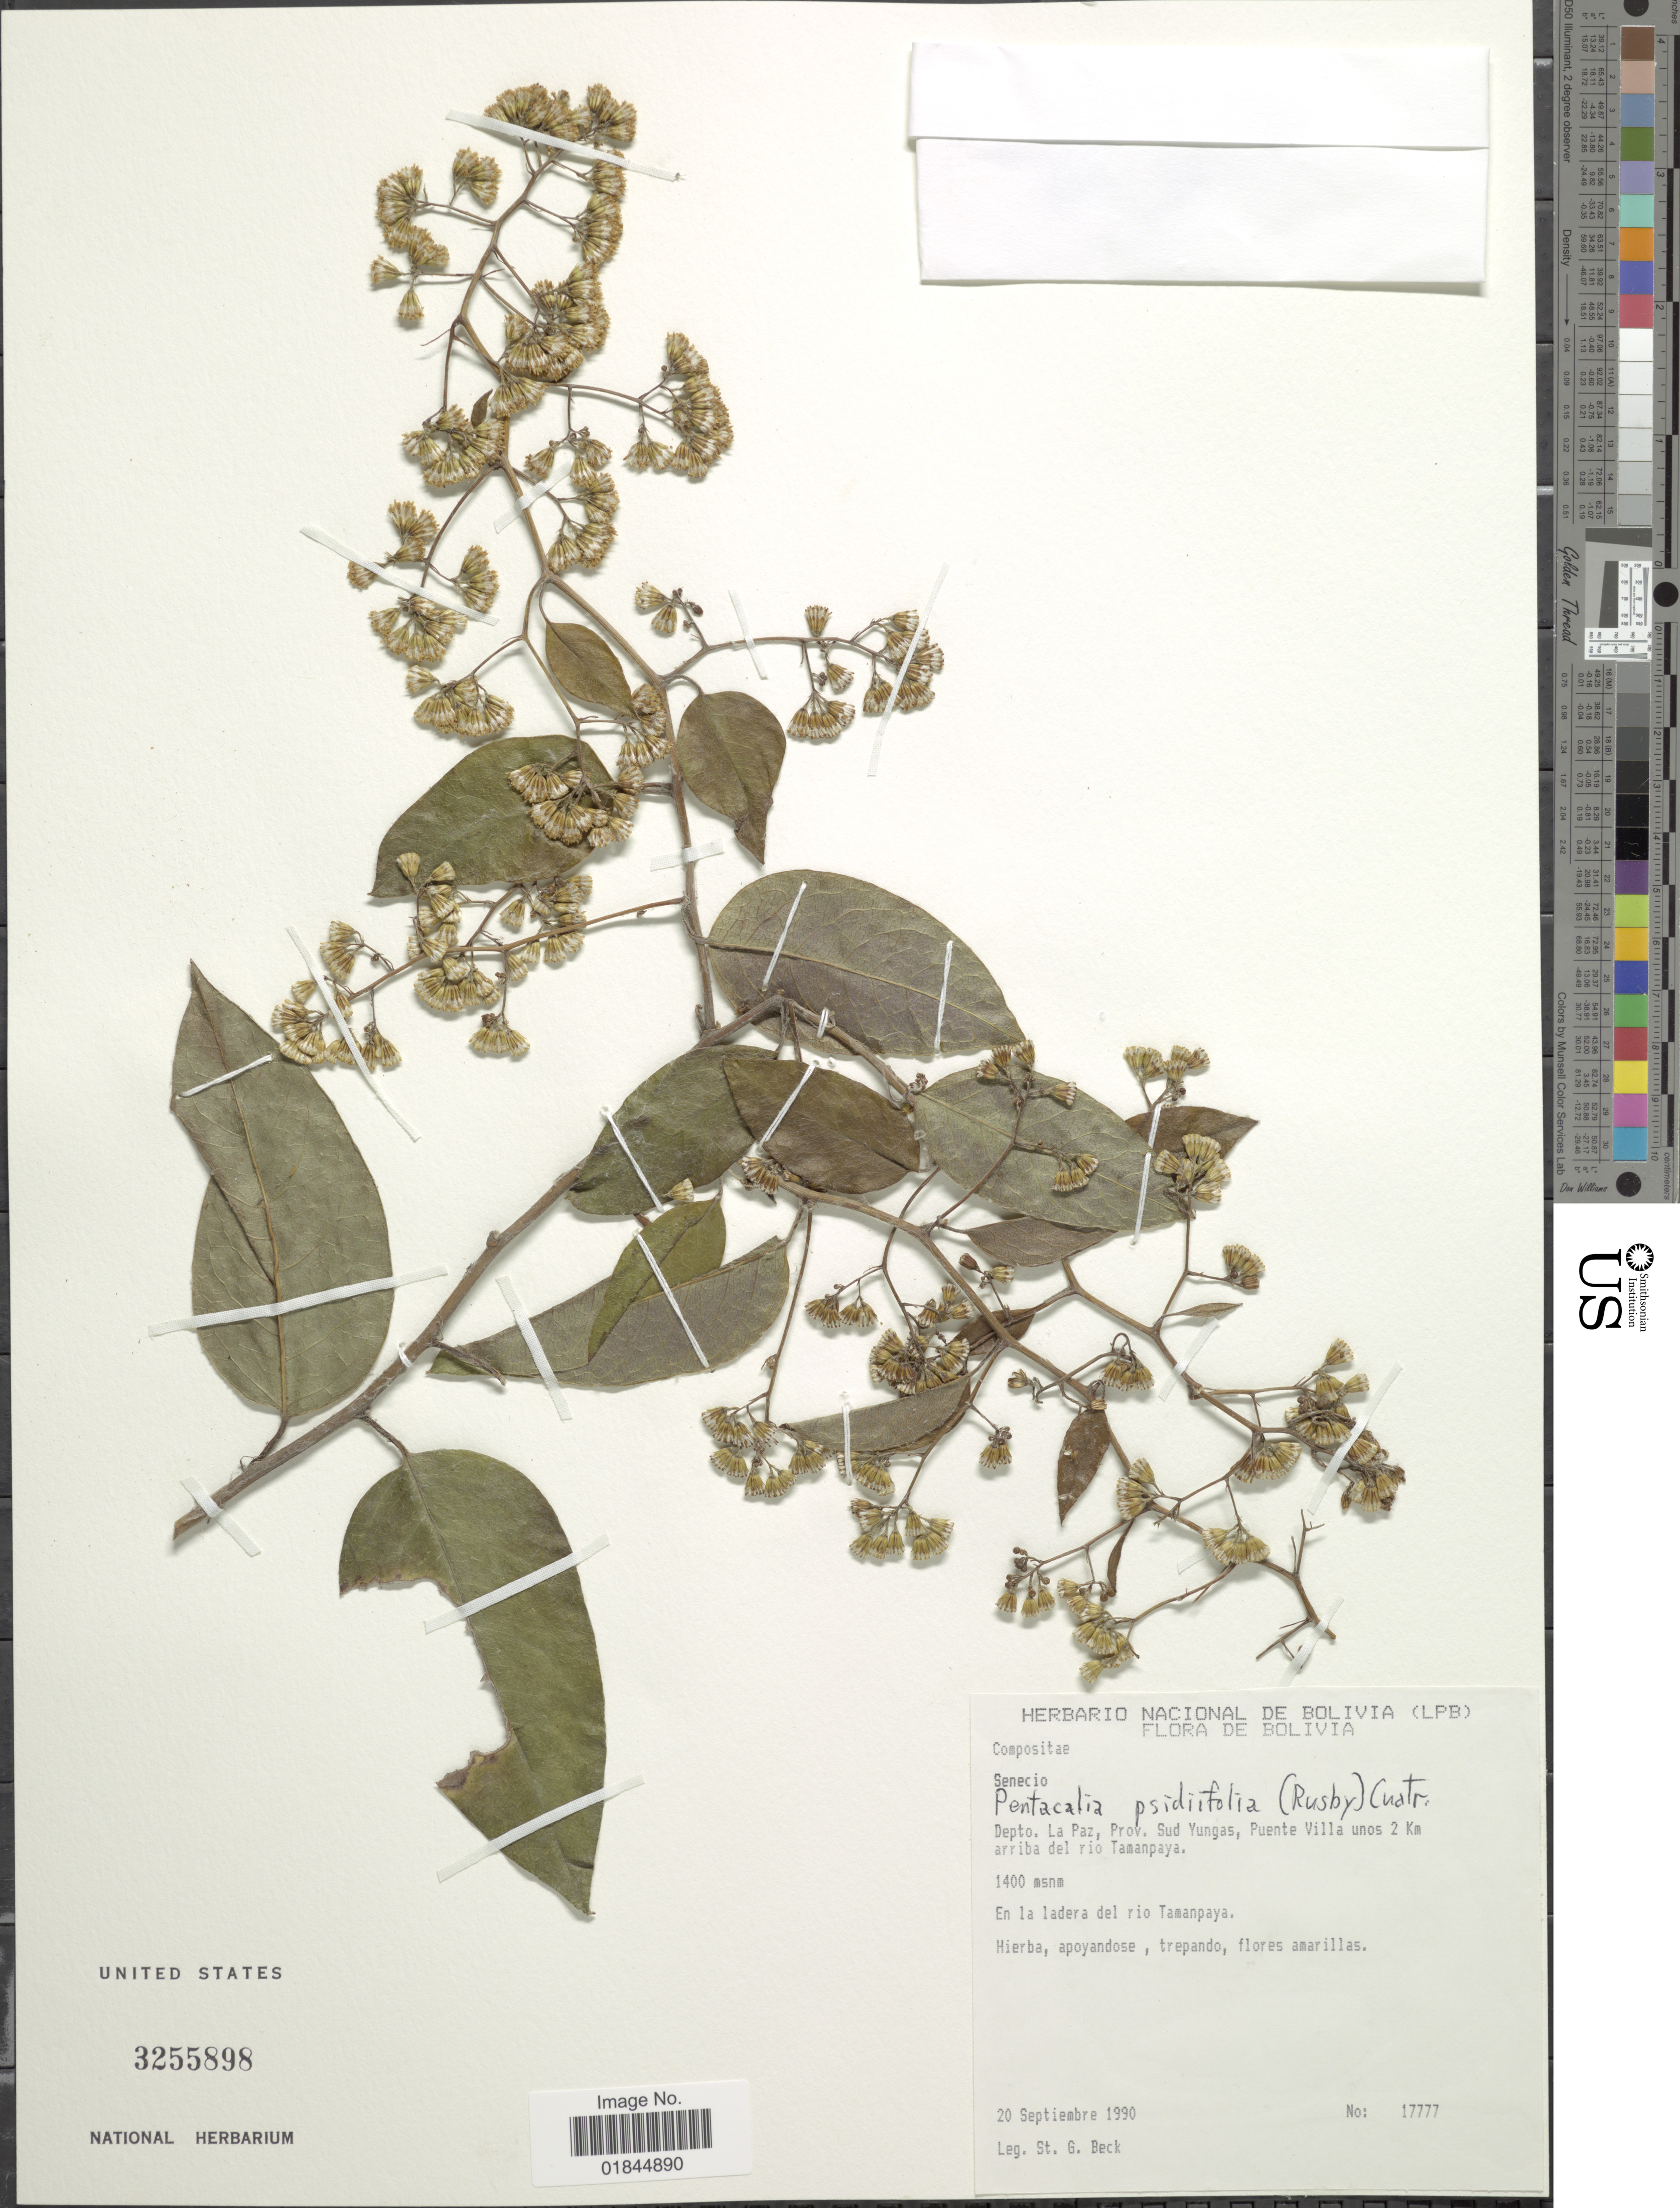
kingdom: Plantae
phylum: Tracheophyta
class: Magnoliopsida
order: Asterales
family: Asteraceae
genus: Pentacalia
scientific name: Pentacalia psidiifolia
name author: (Rusby) Cuatrec.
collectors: S. G. Beck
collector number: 17777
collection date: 1990-09-20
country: Bolivia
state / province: La Paz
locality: Depto. La Paz, Prov. Sud Yungas, Puente Villa unos 2 Km arriba del rio Tamanpaya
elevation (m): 1400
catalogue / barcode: US 3255898